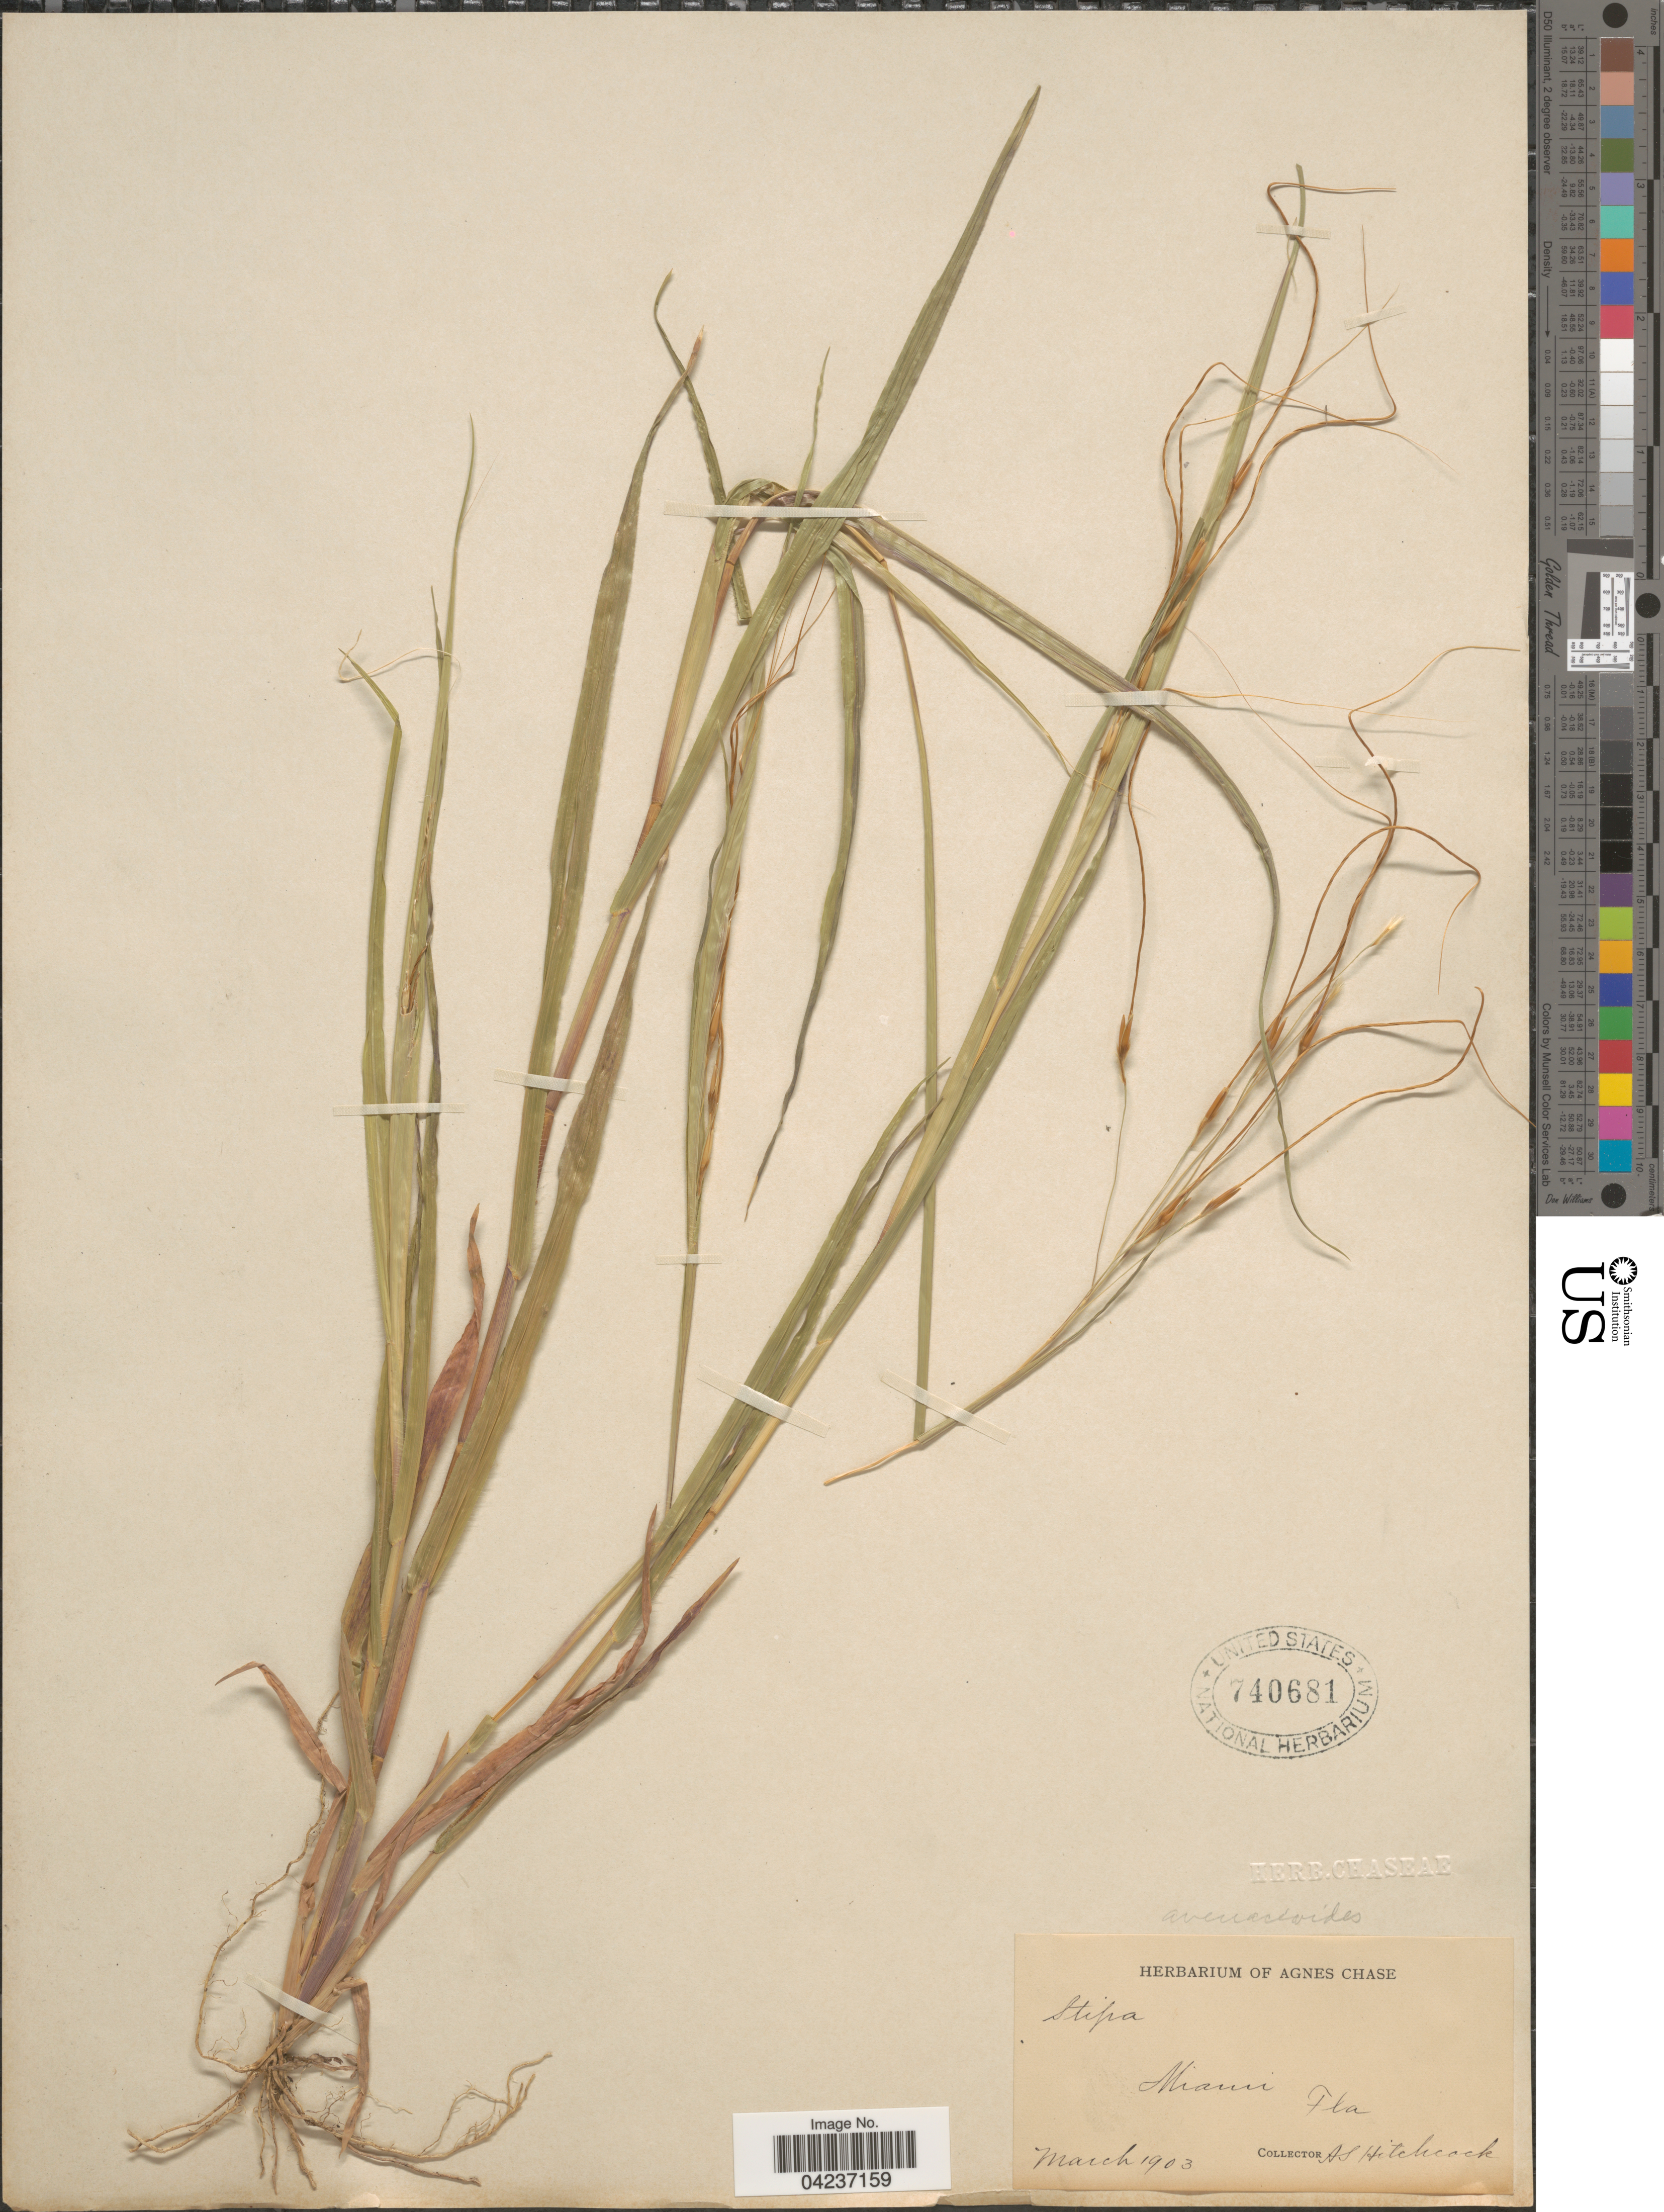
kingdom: Plantae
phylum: Tracheophyta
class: Liliopsida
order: Poales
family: Poaceae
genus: Chrysopogon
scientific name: Chrysopogon pauciflorus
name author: (Chapm.) Benth. ex Vasey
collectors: A. S. Hitchcock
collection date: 1903-03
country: United States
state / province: Florida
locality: Miami.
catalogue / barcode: US 740681